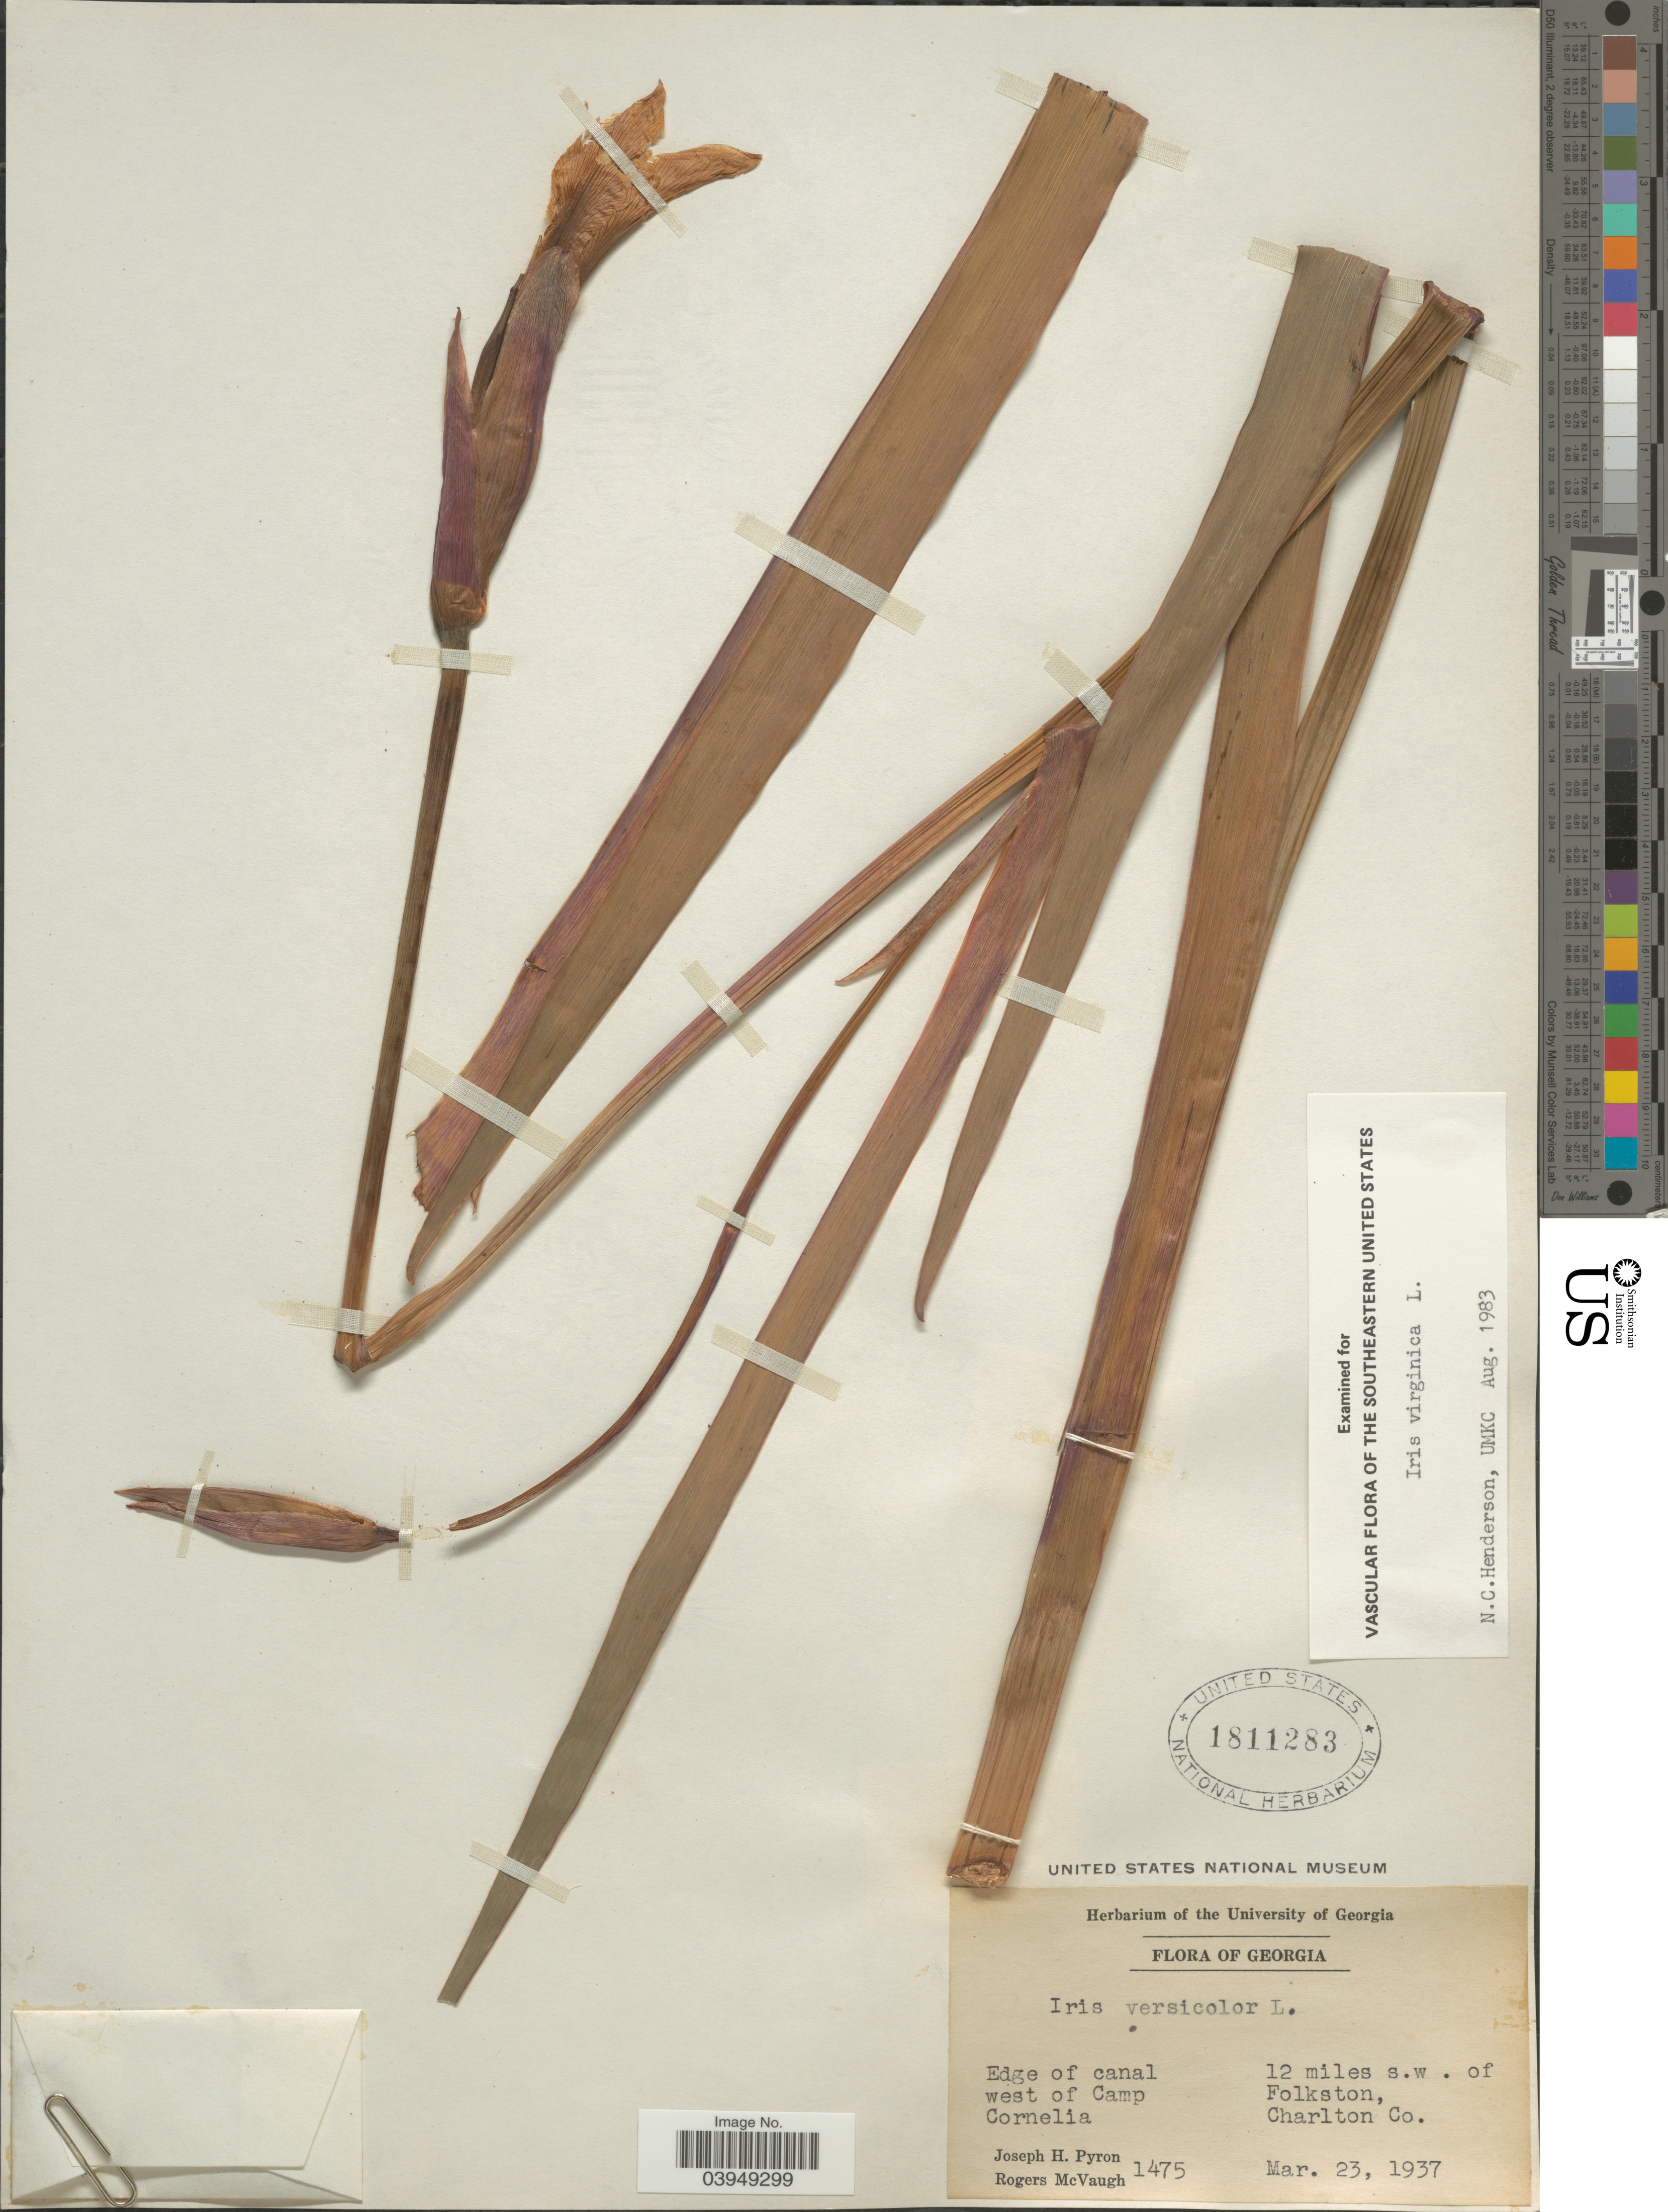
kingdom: Plantae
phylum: Tracheophyta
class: Liliopsida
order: Asparagales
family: Iridaceae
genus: Iris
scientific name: Iris virginica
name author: L.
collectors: J. H. Pyron & R. McVaugh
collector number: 1475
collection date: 1937-03-23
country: United States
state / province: Georgia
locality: Edge of canal west of Camp Cornelia. 12 miles s. w. of Folkston, Charlton Co.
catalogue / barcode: US 1811283